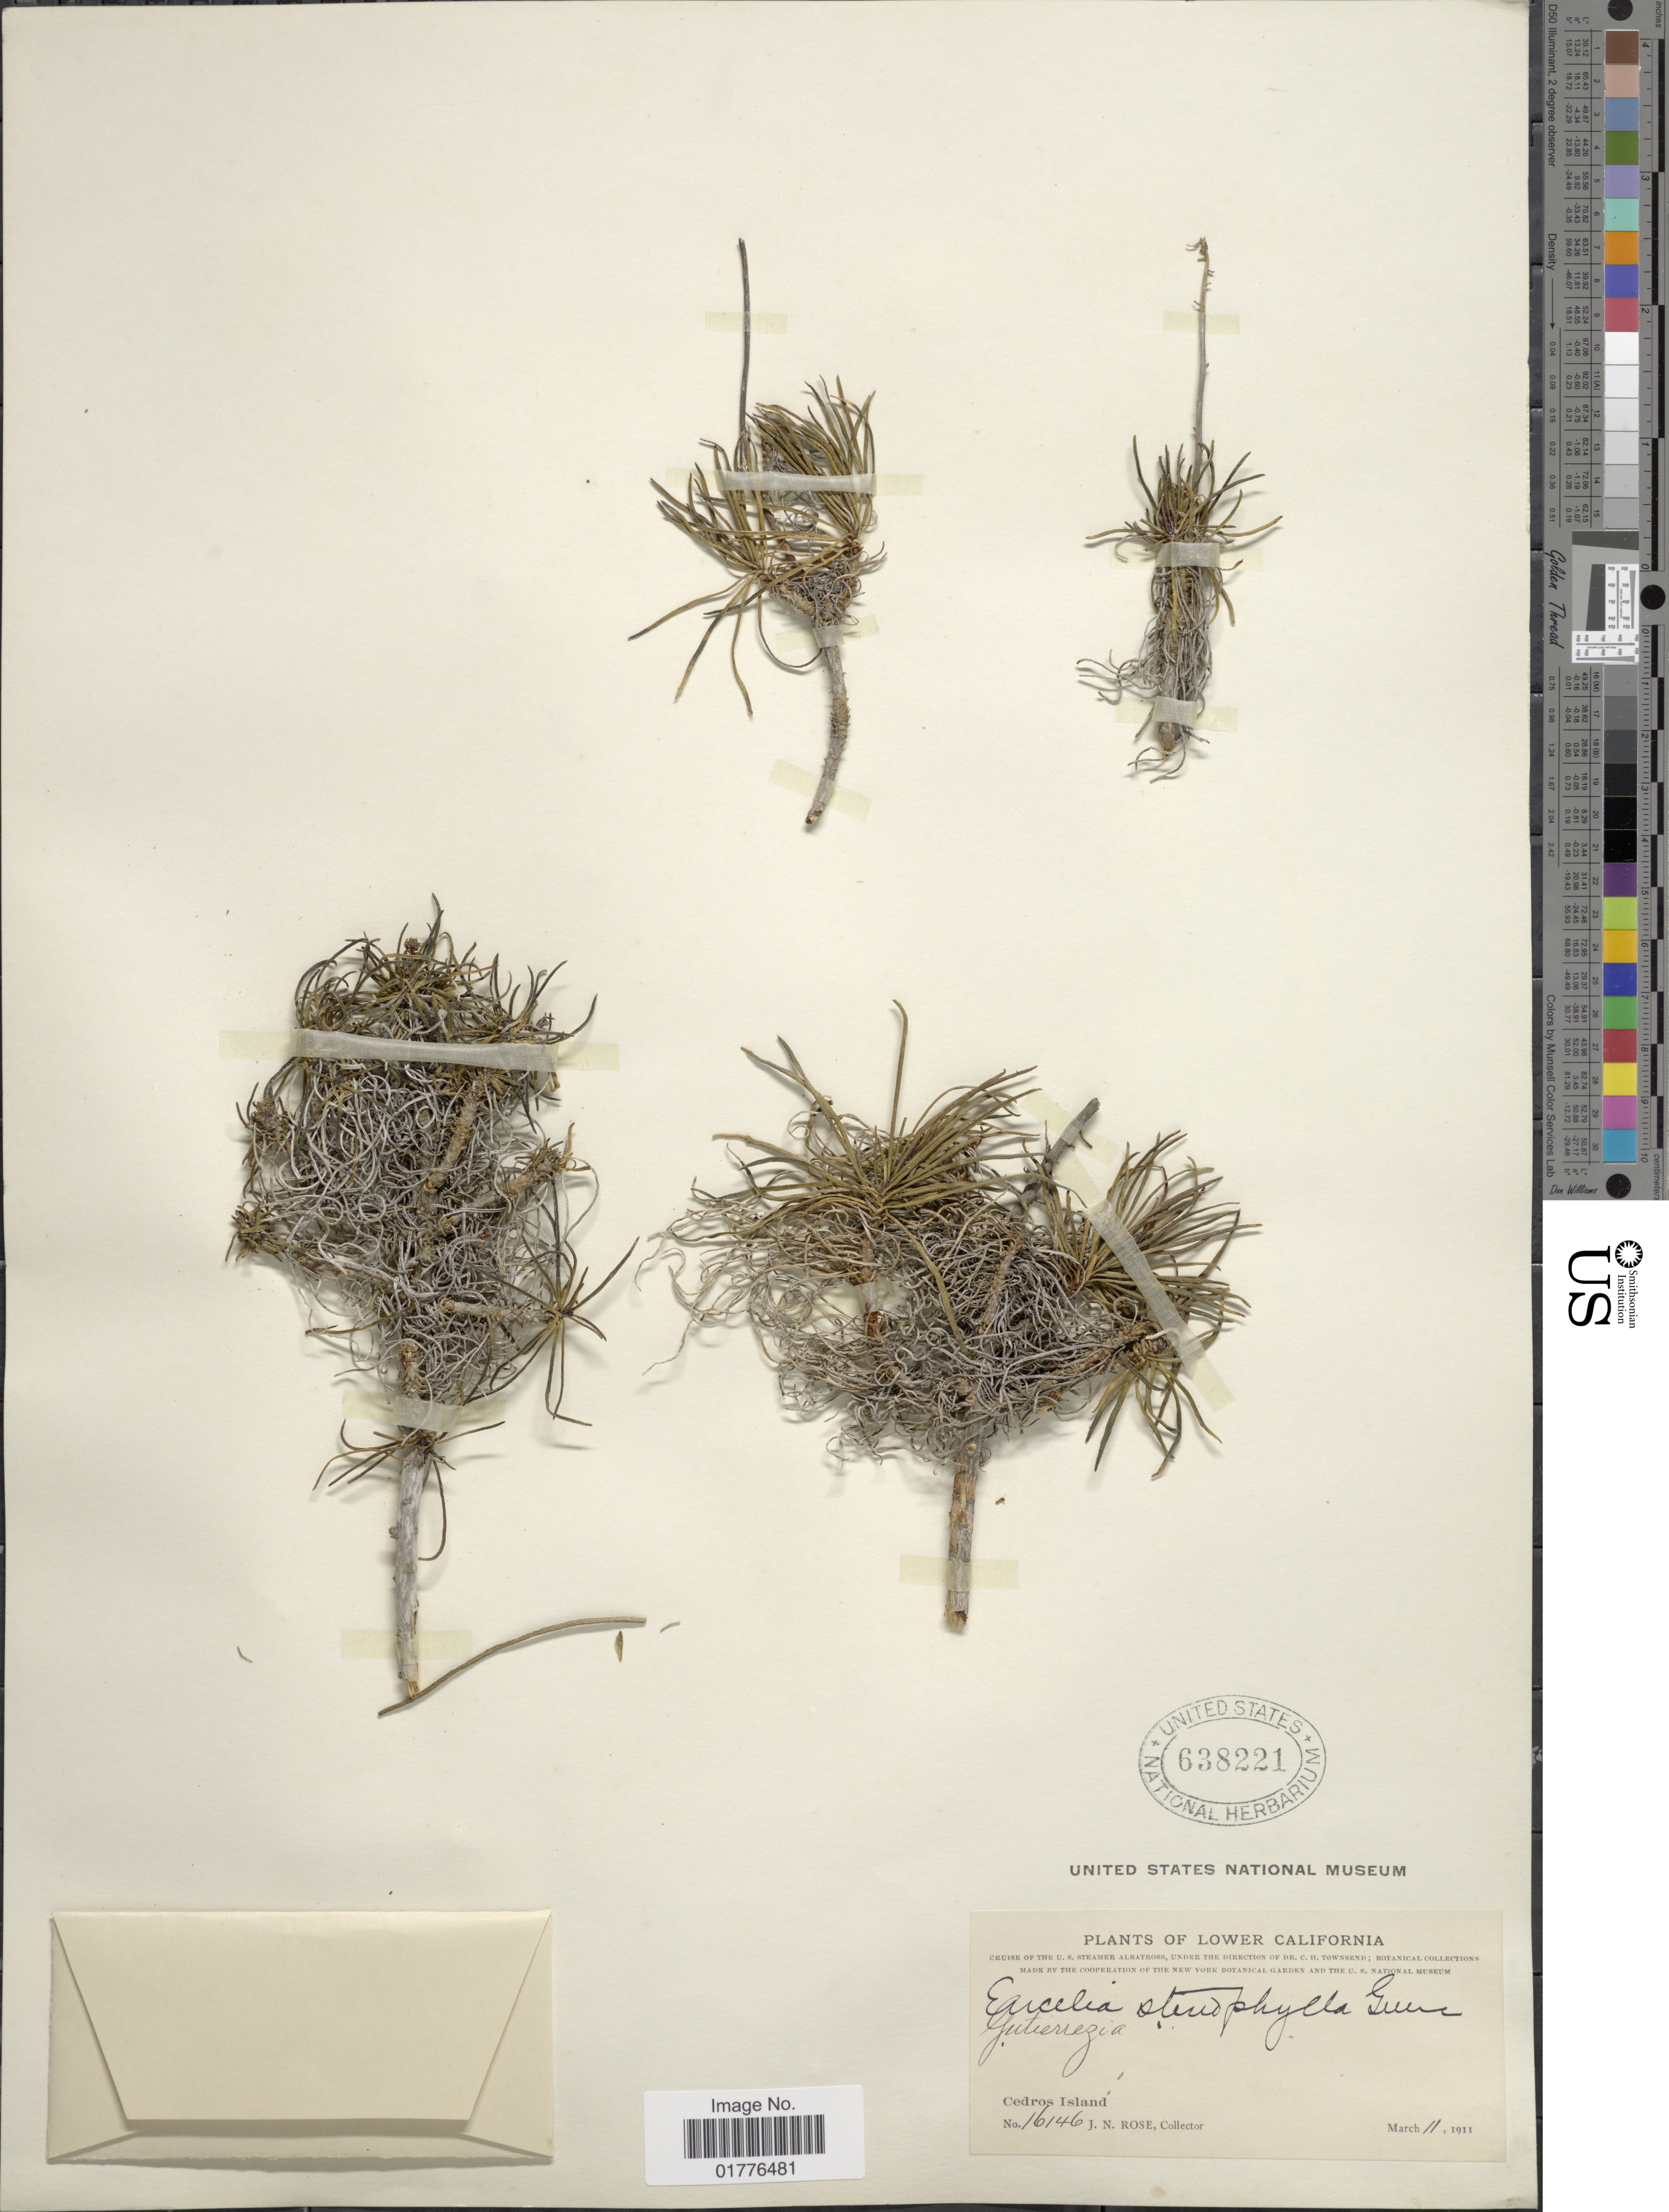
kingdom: Plantae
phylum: Tracheophyta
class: Magnoliopsida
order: Asterales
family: Asteraceae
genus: Encelia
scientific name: Encelia stenophylla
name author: Greene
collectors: J. N. Rose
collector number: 16146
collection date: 1911-03-11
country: Mexico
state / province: Baja California Sur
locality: Lower California. Cedros Island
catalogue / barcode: US 638221